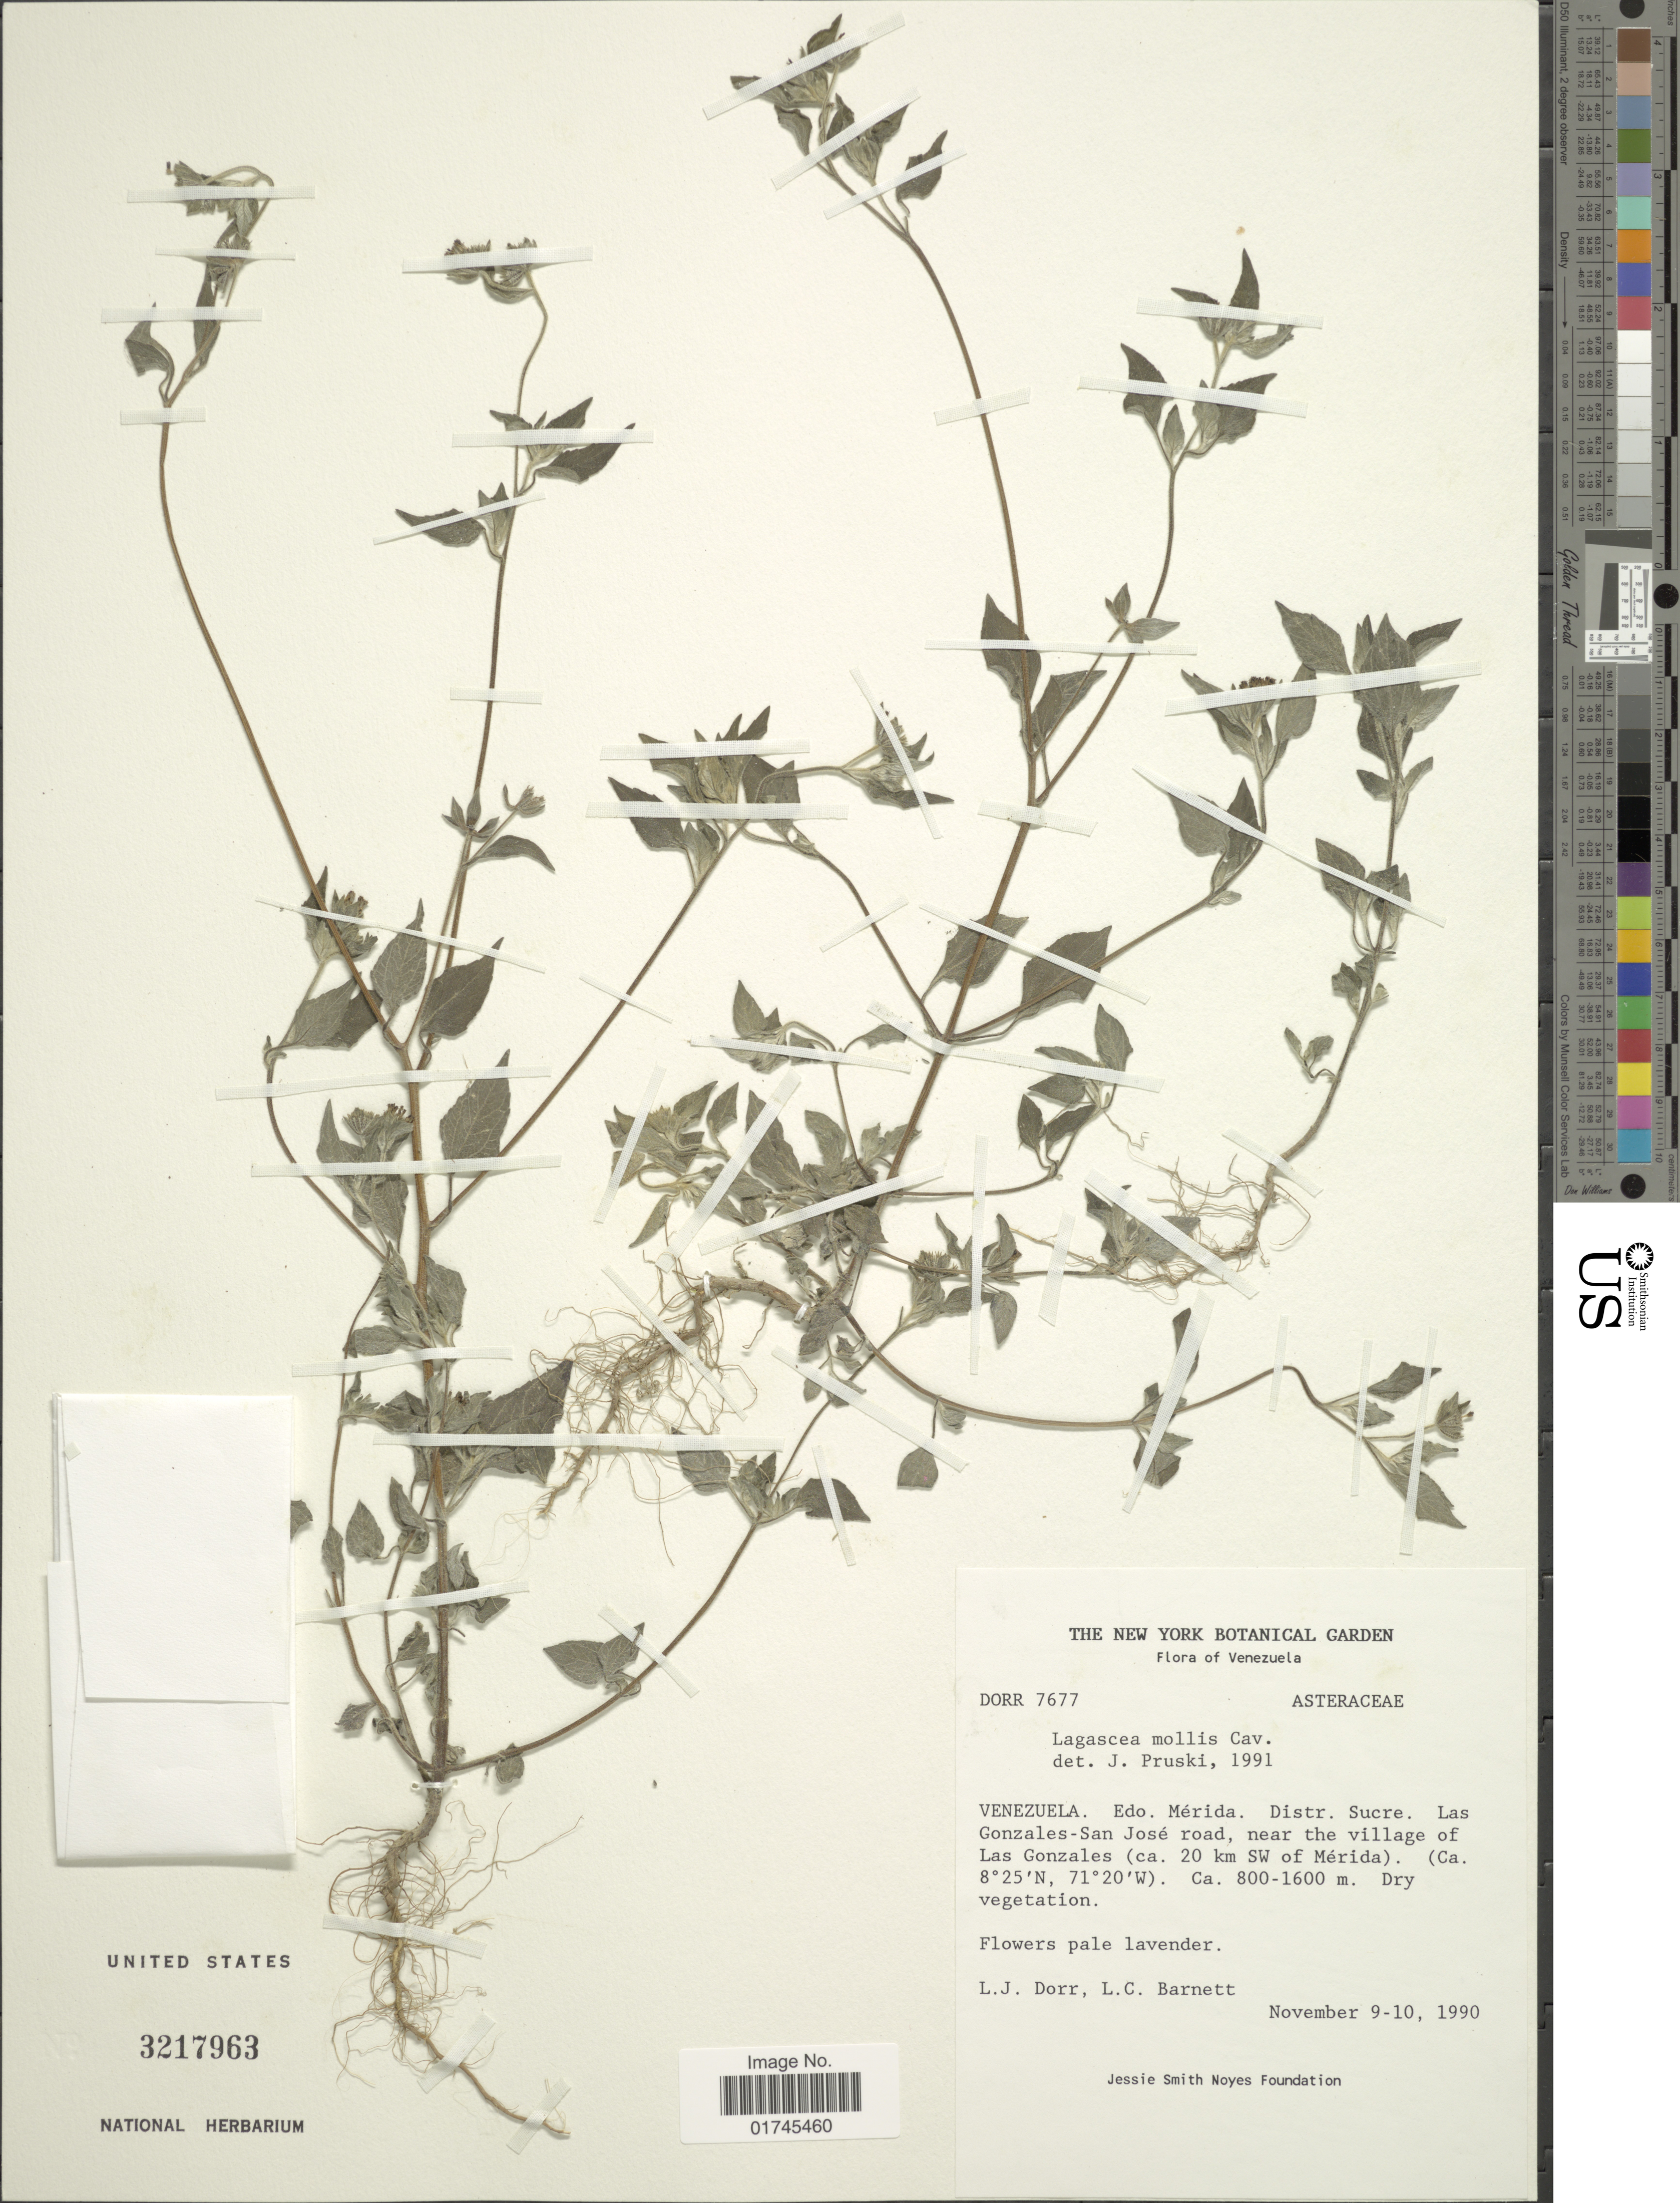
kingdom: Plantae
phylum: Tracheophyta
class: Magnoliopsida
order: Asterales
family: Asteraceae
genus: Lagascea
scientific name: Lagascea mollis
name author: Cav.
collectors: L. J. Dorr & L. C. Barnett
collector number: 7677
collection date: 1990-11-09/1990-11-10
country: Venezuela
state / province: Mérida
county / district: Sucre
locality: Las Gonzales-San Jose road, near the village of Las Gonzales (ca. 20 km SW of Merida)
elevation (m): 800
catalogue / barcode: US 3217963